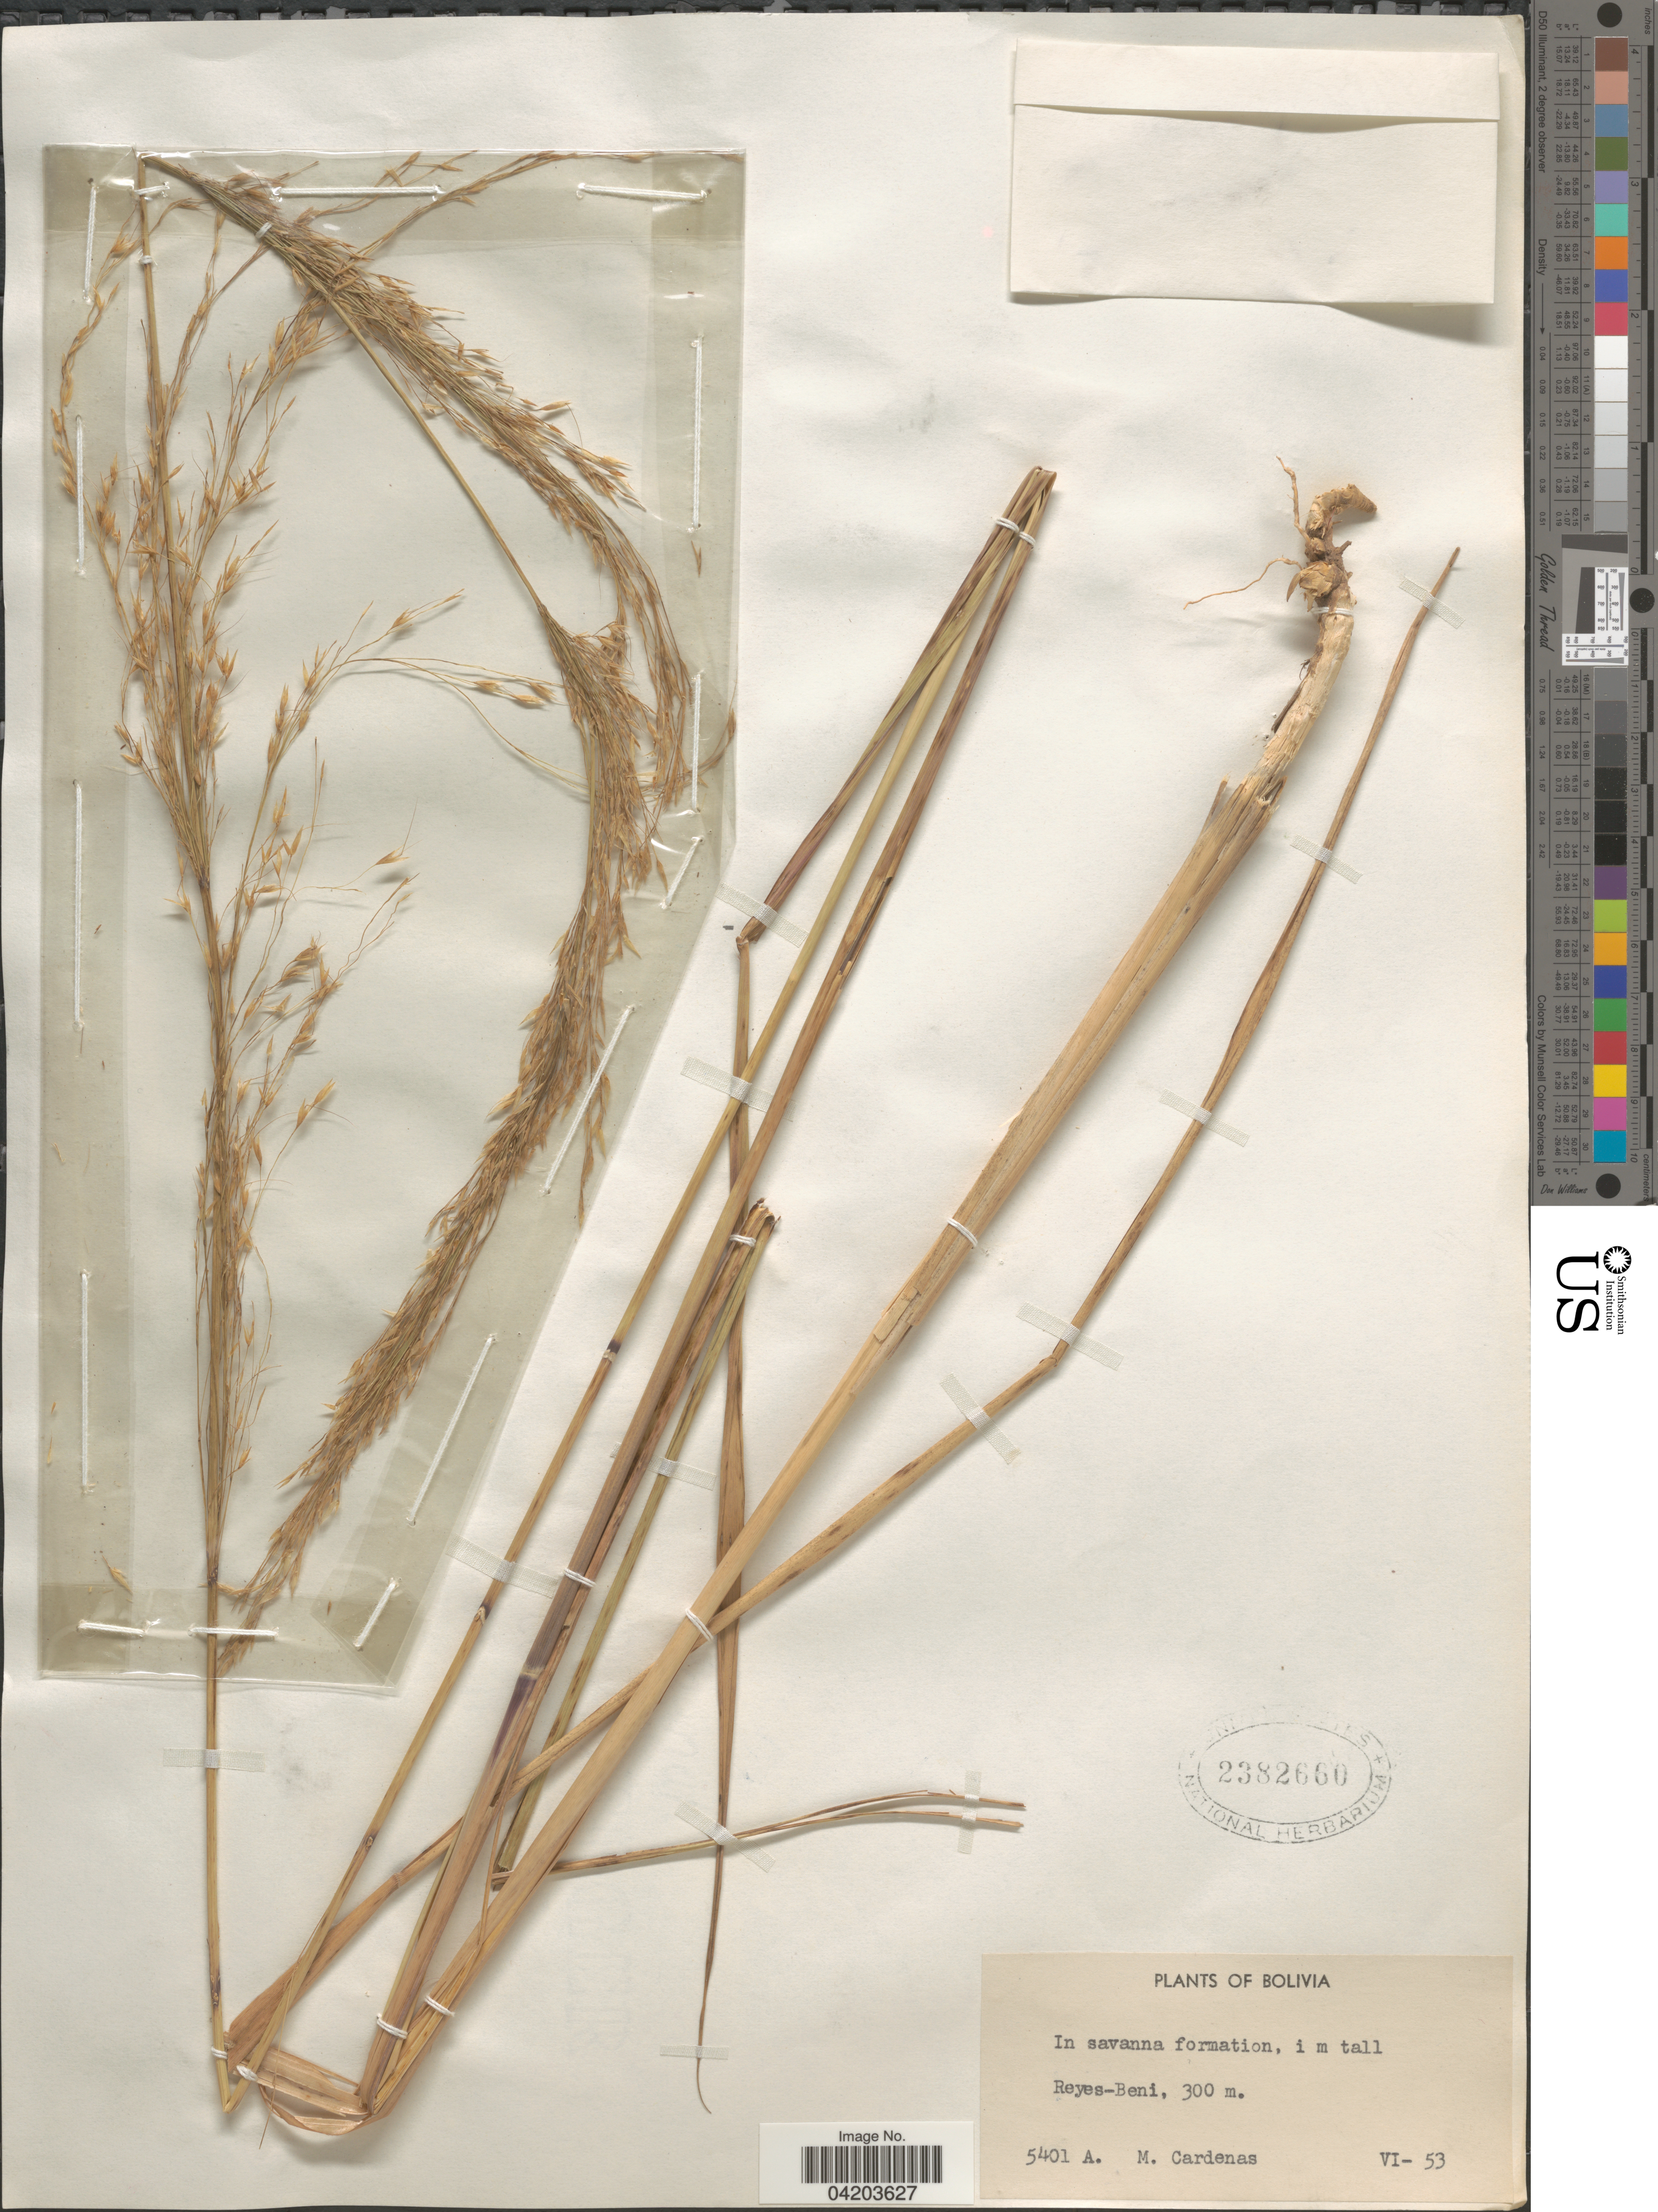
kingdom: Plantae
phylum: Tracheophyta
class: Liliopsida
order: Poales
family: Poaceae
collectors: M. Cárdenas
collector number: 5401 A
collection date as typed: Transcribed d/m/y: /6/53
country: Bolivia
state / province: Beni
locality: Reyes-Beni.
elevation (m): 300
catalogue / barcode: US 2382660